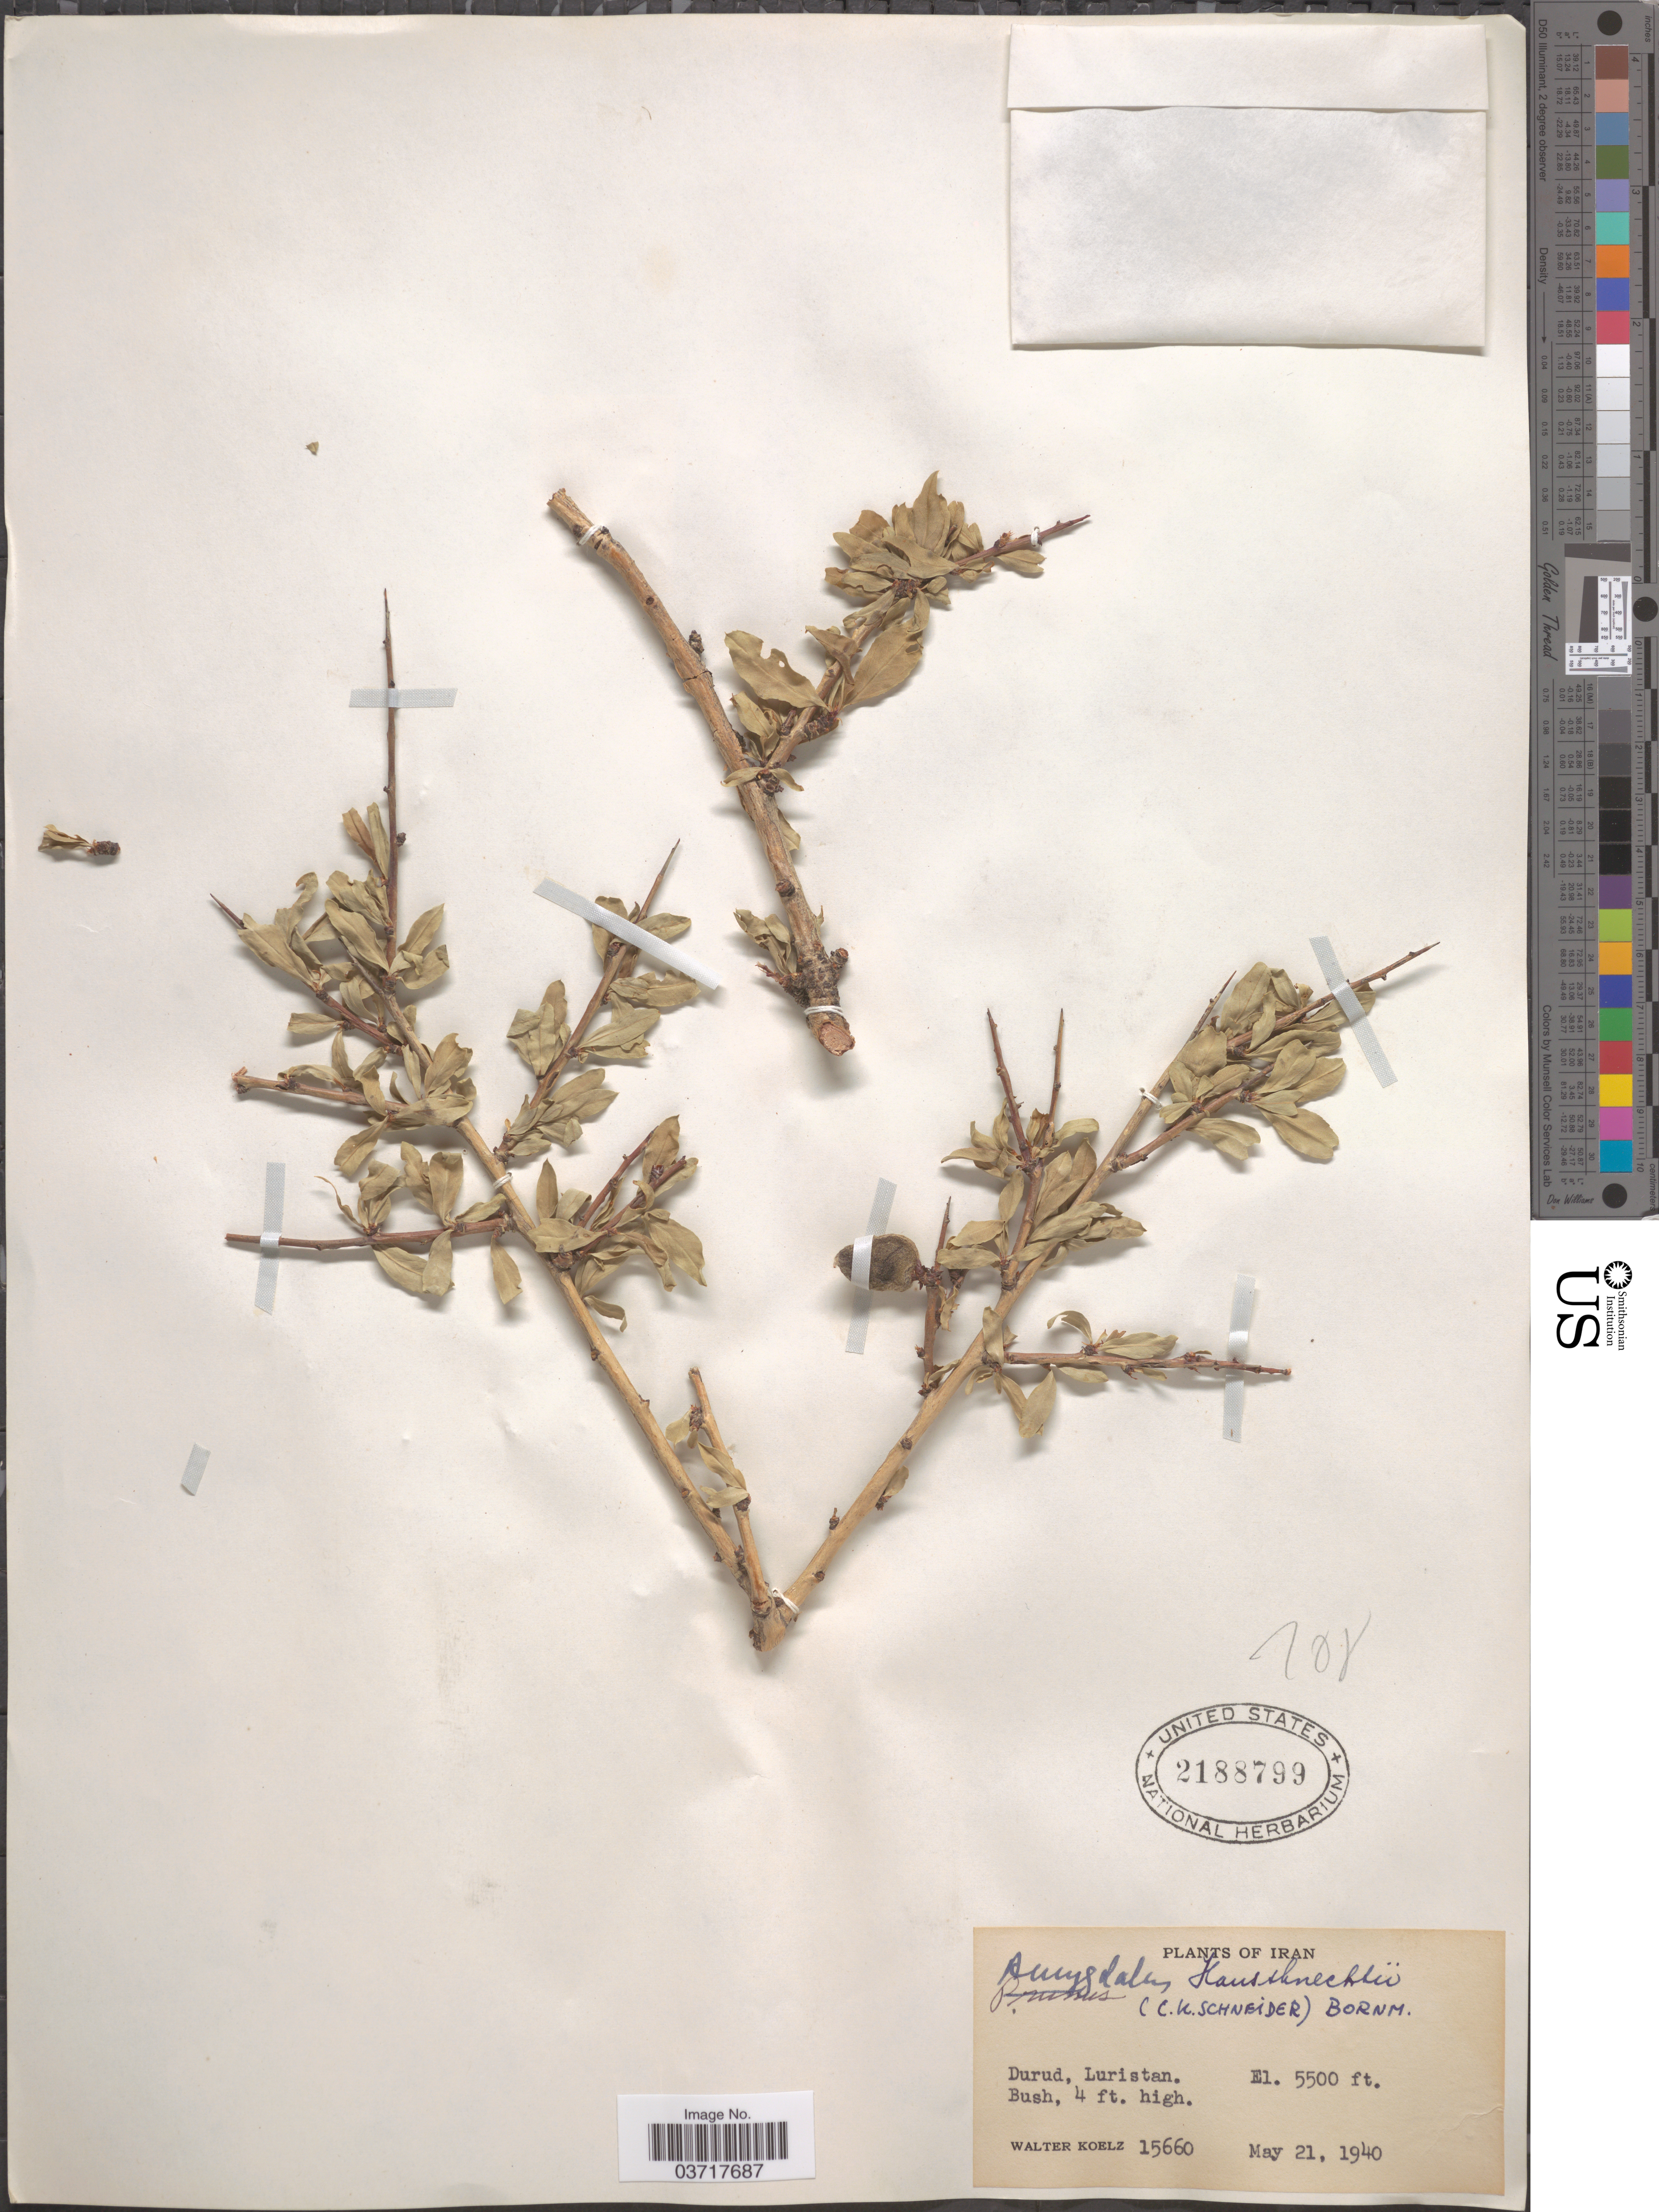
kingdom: Plantae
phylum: Tracheophyta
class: Magnoliopsida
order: Rosales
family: Rosaceae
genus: Prunus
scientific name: Prunus haussknechtii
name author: C.K. Schneid.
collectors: W. N. Koelz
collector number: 15660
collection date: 1940-05-21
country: Iran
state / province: Lorestan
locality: Durud.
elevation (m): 1676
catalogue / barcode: US 2188799